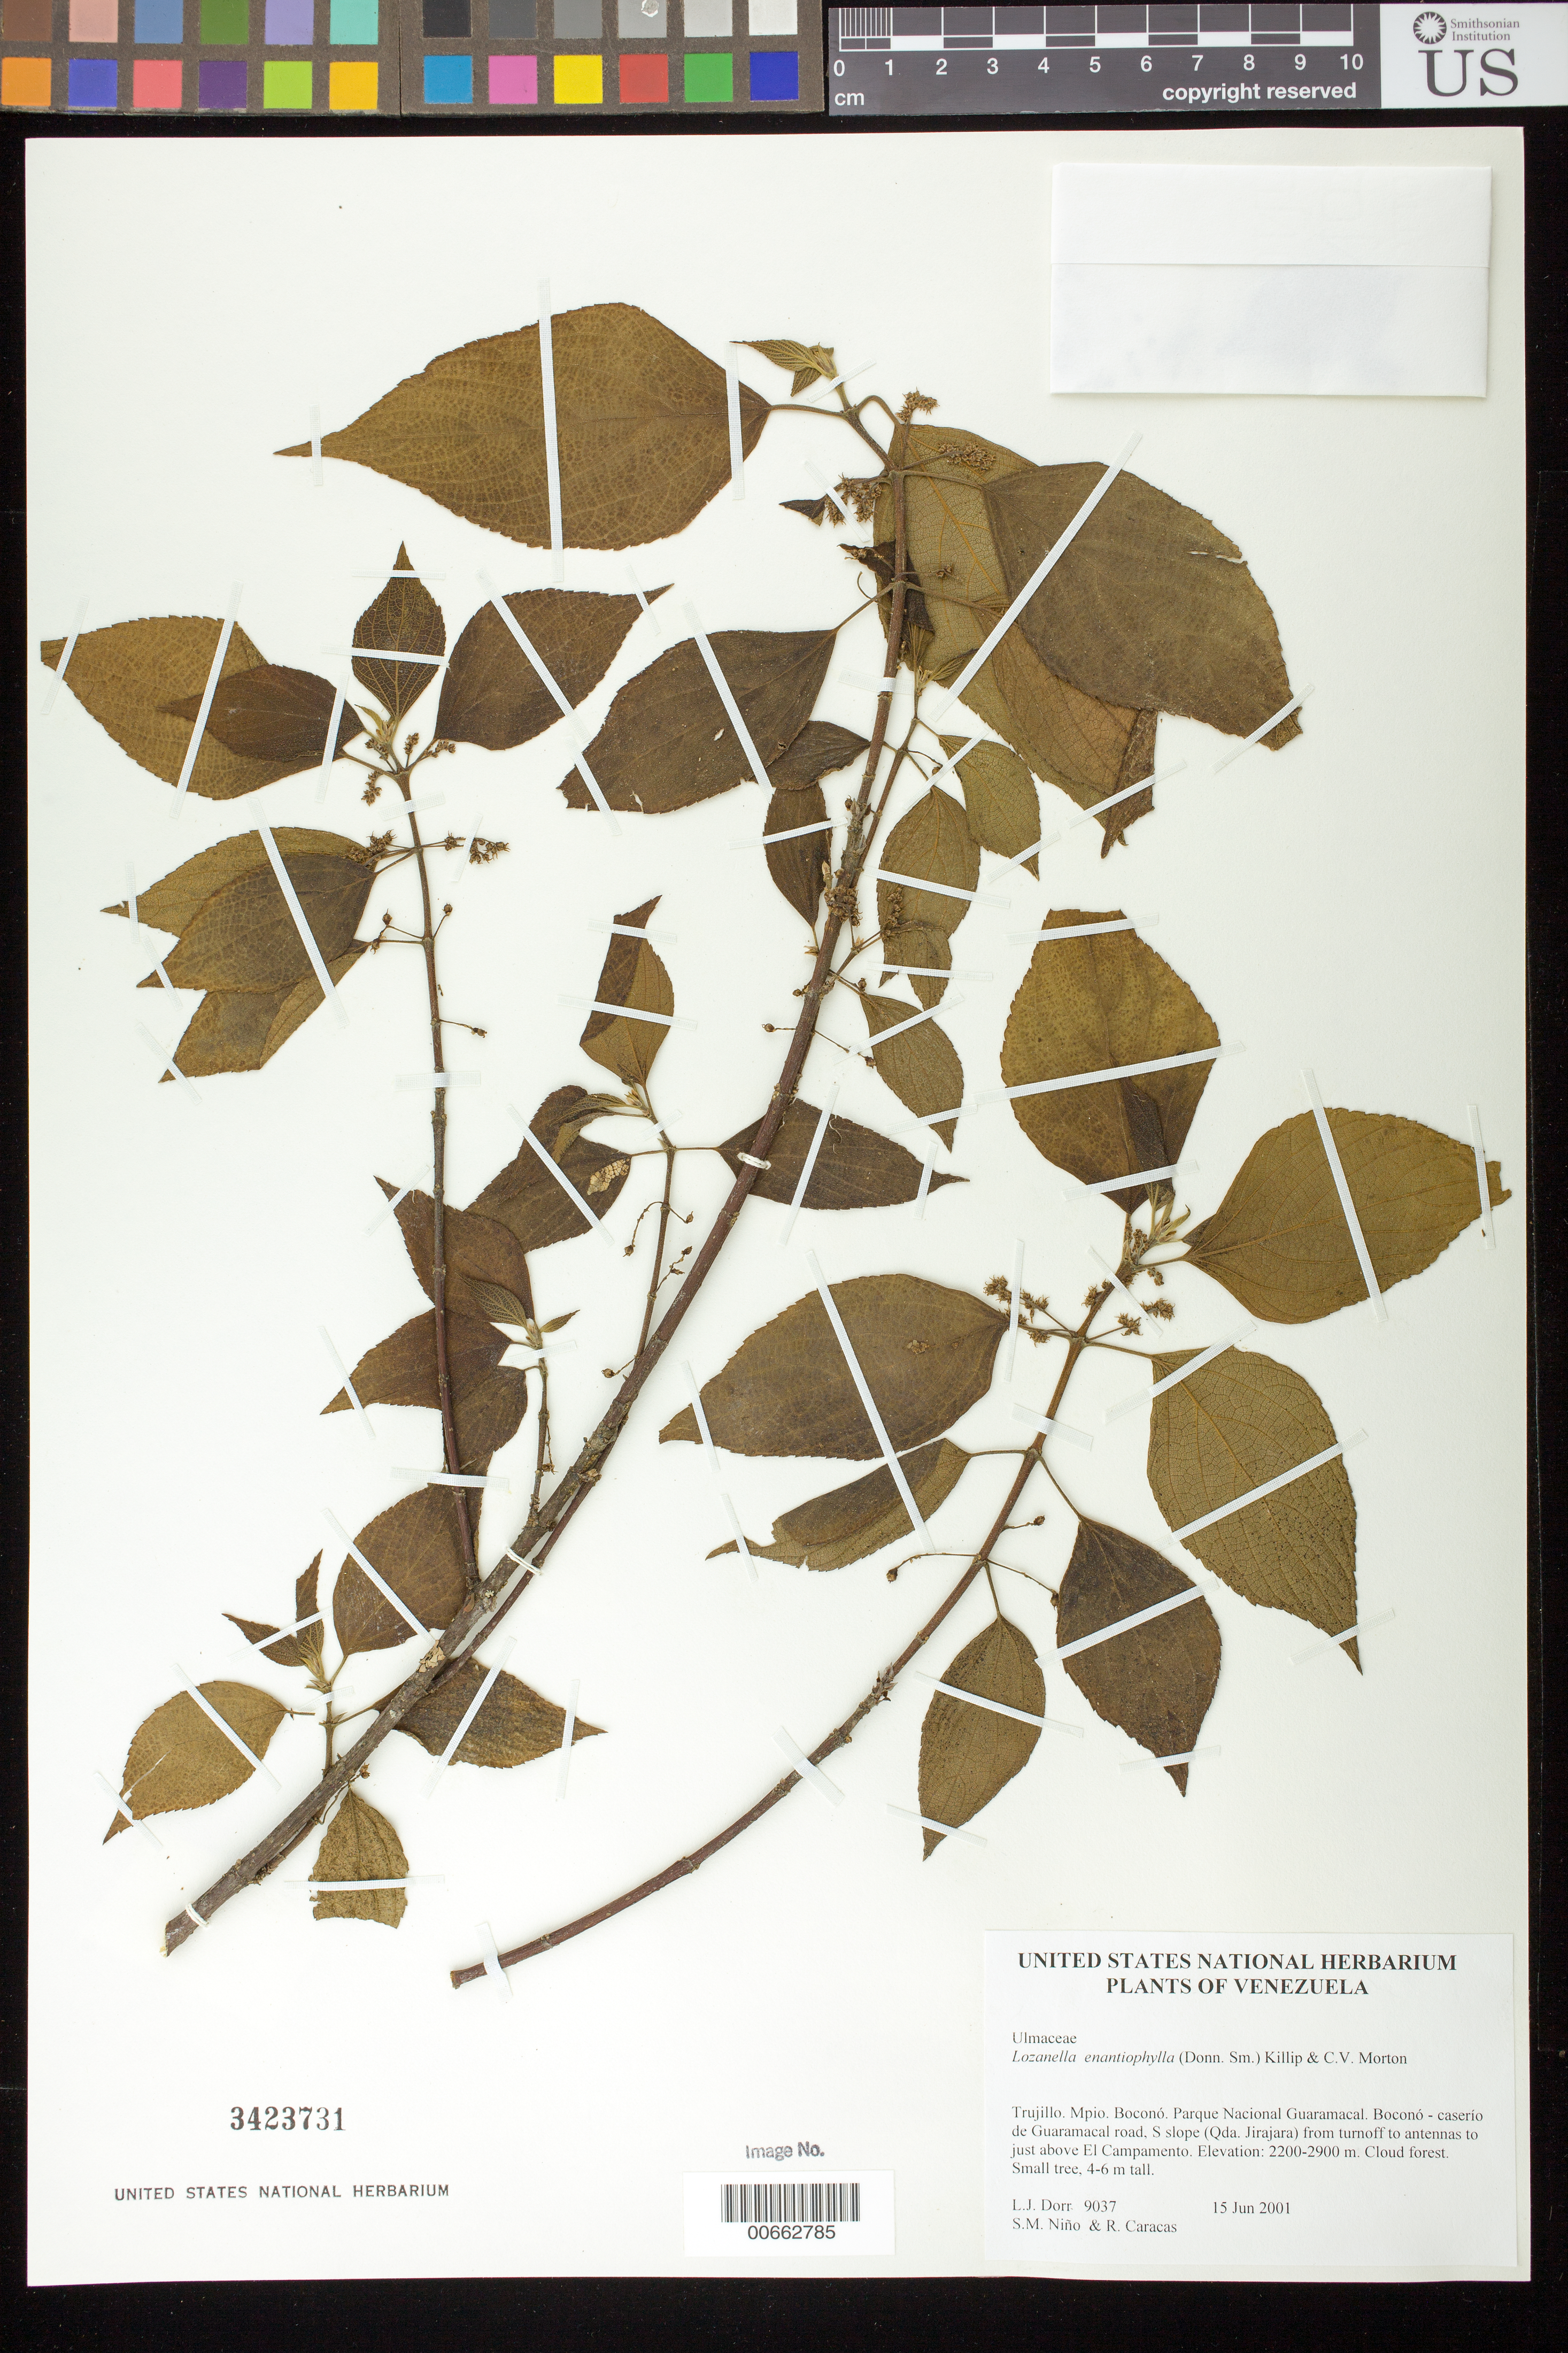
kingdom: Plantae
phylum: Tracheophyta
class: Magnoliopsida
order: Rosales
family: Cannabaceae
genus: Lozanella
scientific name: Lozanella enantiophylla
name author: (Donn. Sm.) Killip & C.V. Morton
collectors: L. J. Dorr, S. M. Niño & R. Caracas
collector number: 9037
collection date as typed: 15 Jun 2001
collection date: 2001-06-15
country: Venezuela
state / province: Trujillo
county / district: Boconó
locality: Parque Nacional Guaramacal. Boconó-caserío de Guaramacal road, S slope (Qda. Jirajara) from turnoff to antennas to just above El Campamento.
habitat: Cloud forest.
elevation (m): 2200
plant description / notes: AAU, CAS, CTES, F, K, MO, PORT, US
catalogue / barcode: US 3423731